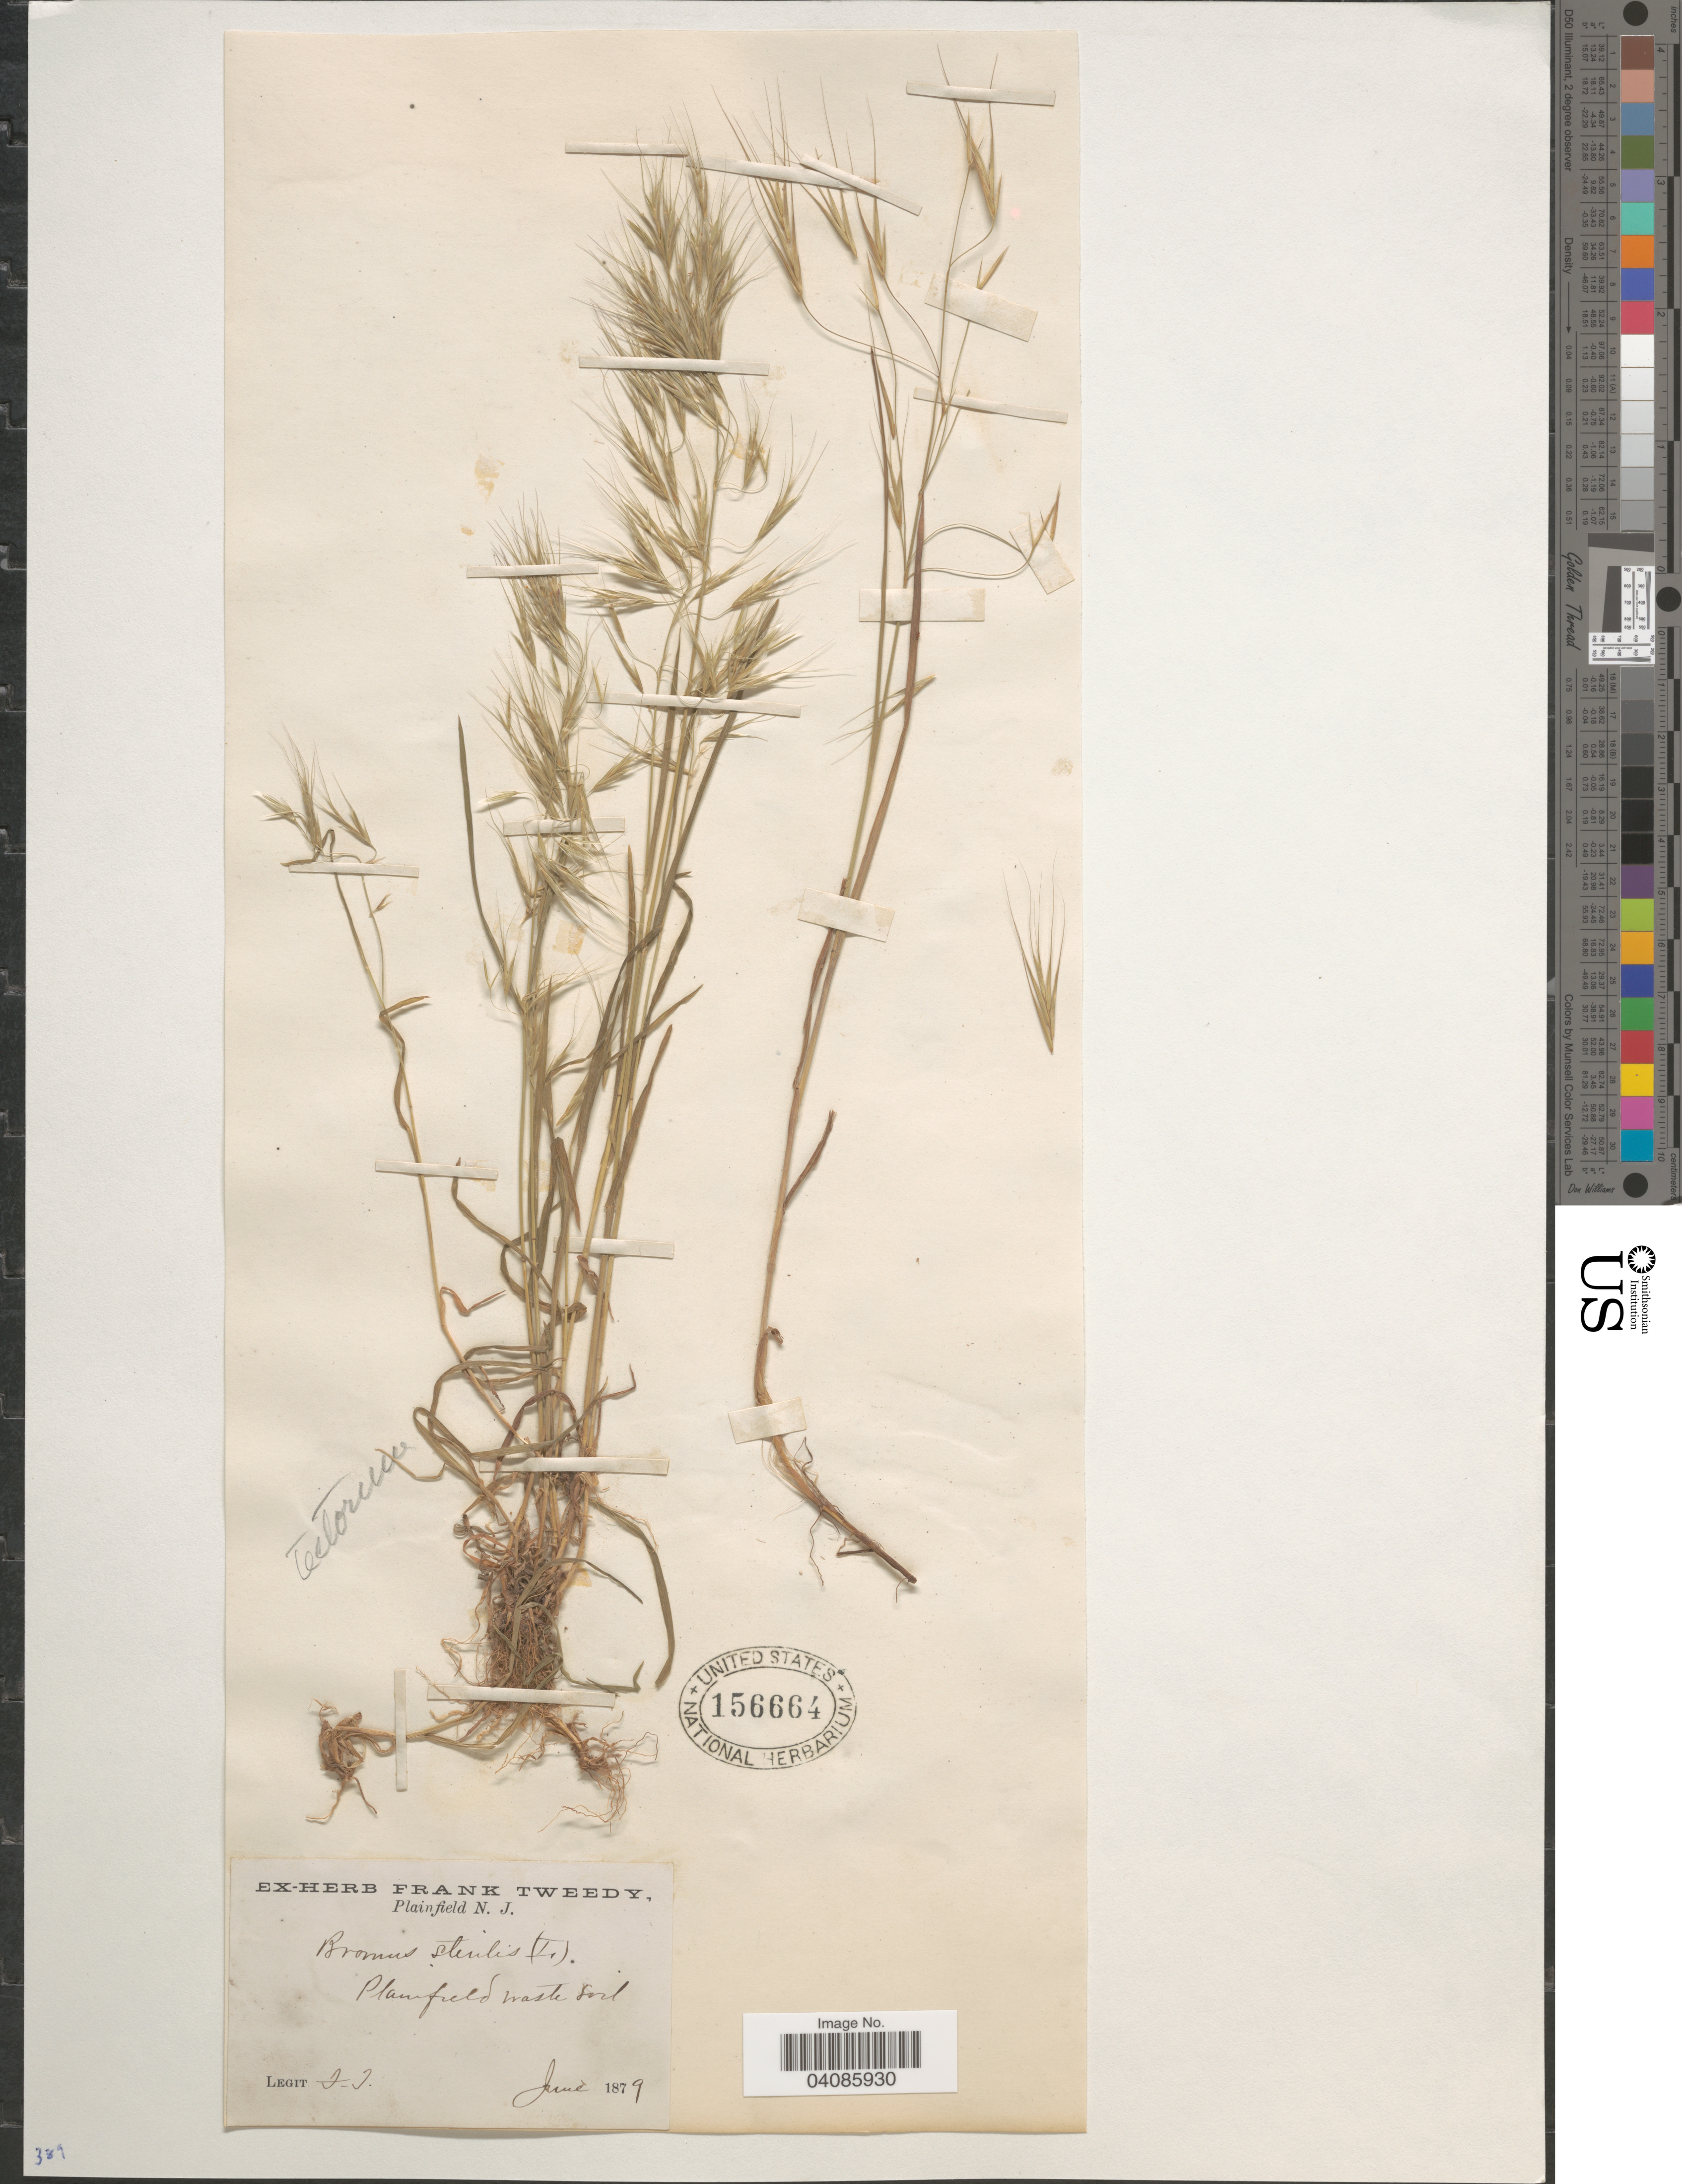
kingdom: Plantae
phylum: Tracheophyta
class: Liliopsida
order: Poales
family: Poaceae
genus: Bromus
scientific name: Bromus tectorum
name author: L.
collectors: F. Tweedy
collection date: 1879-06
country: United States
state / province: New Jersey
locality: Plainfield.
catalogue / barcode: US 156664